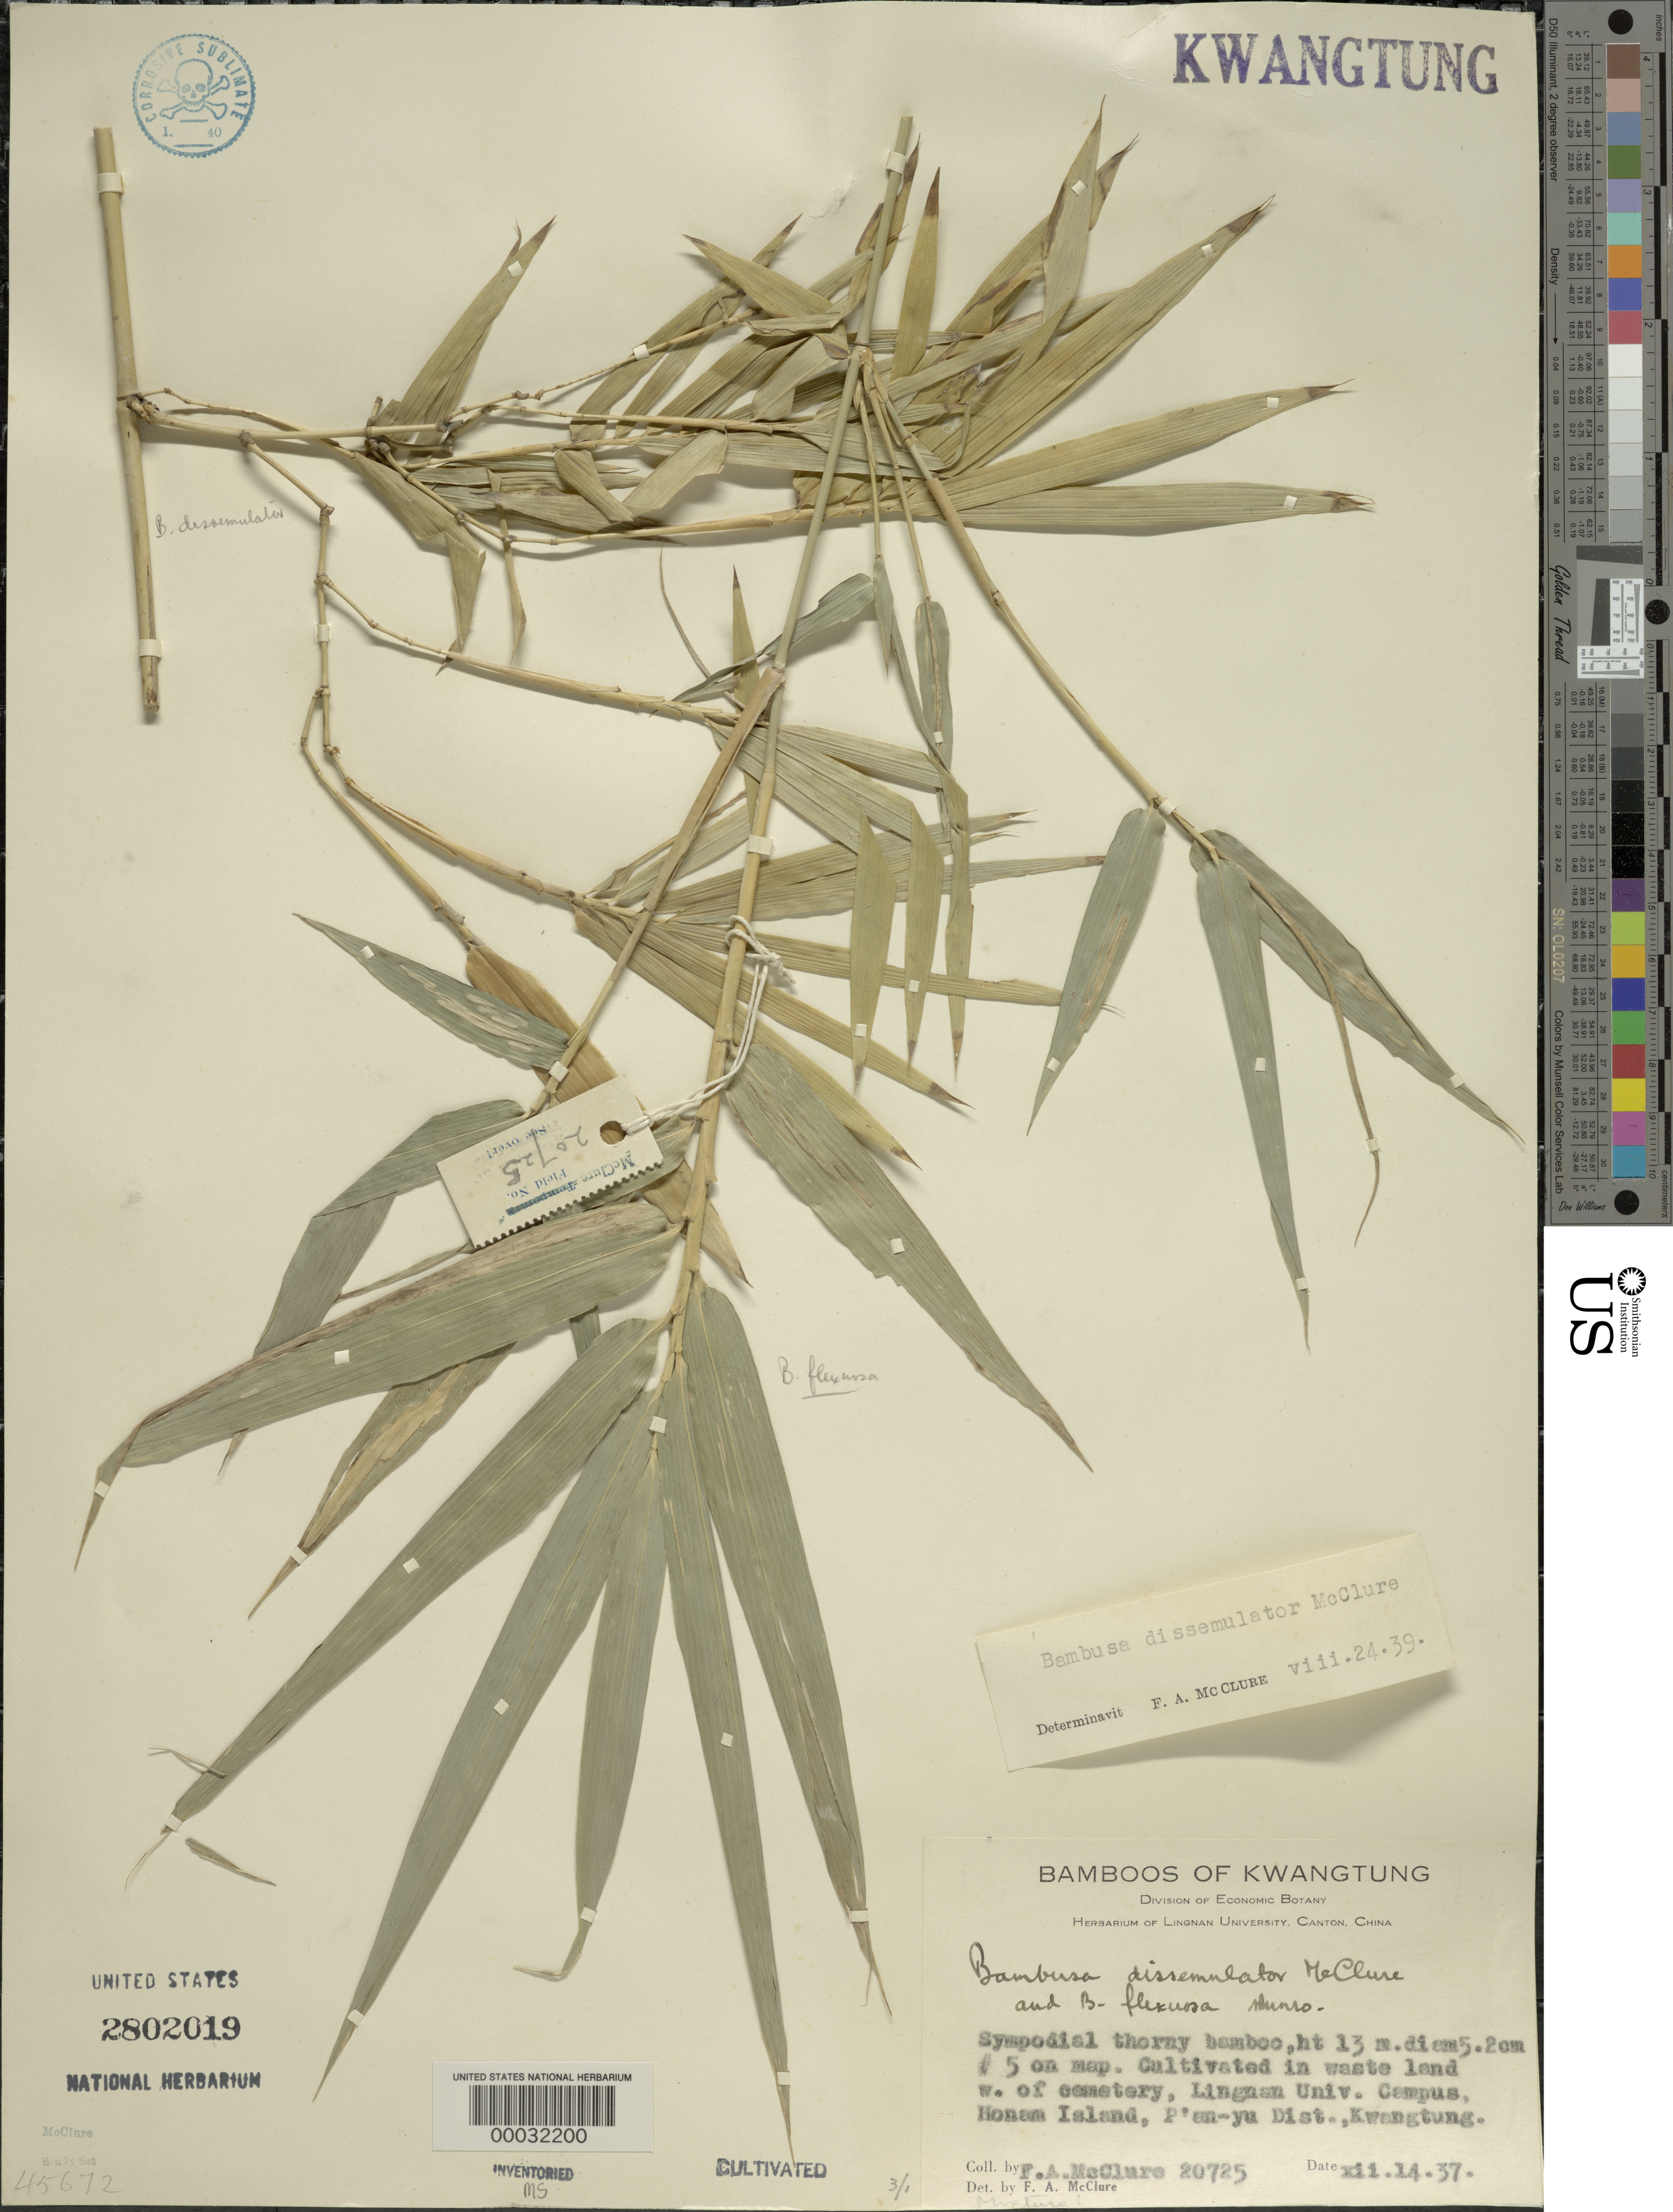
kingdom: Plantae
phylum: Tracheophyta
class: Liliopsida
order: Poales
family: Poaceae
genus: Bambusa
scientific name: Bambusa dissimulator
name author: McClure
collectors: F. A. McClure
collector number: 20725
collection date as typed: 14 Dec 1937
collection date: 1937-12-14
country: China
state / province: Guangdong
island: Honam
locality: Lingnan university campus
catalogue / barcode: US 2802019